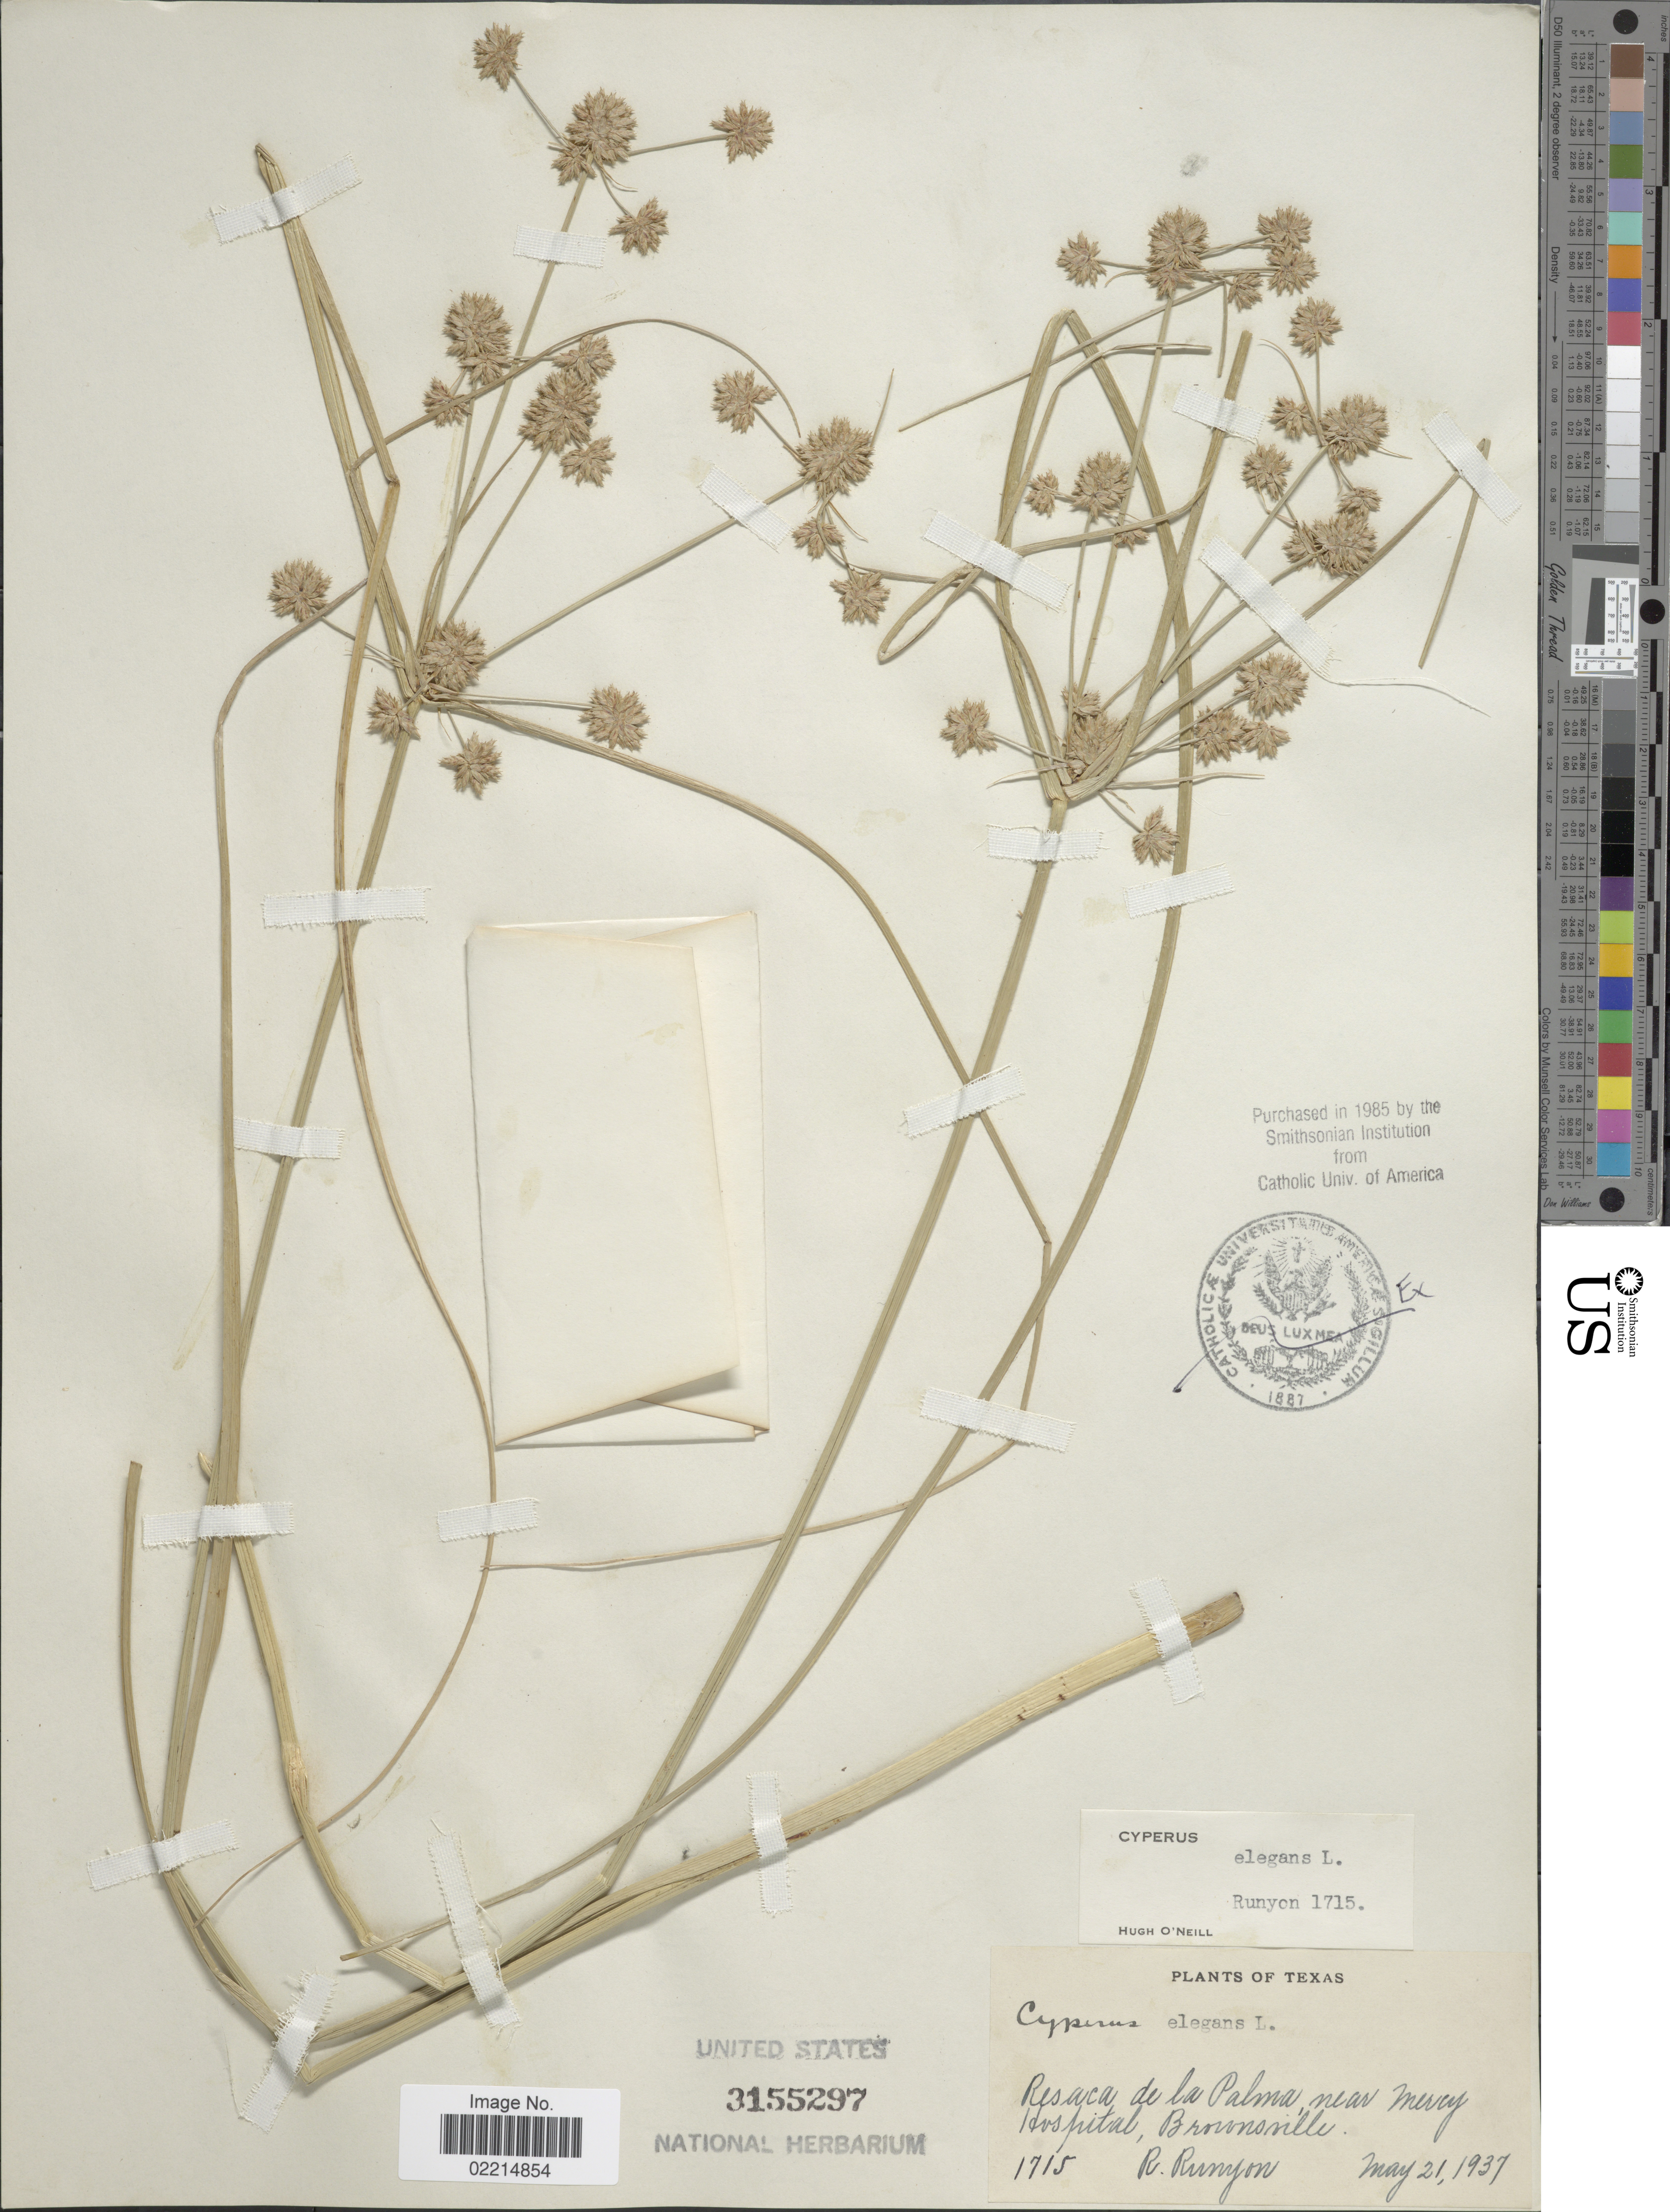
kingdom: Plantae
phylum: Tracheophyta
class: Liliopsida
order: Poales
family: Cyperaceae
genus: Cyperus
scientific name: Cyperus elegans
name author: L.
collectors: R. Runyon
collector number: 1715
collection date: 1937-05-21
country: United States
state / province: Texas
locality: Resaca de la Palma, near Mercy Hospital, Brownsville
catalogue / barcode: US 3155297